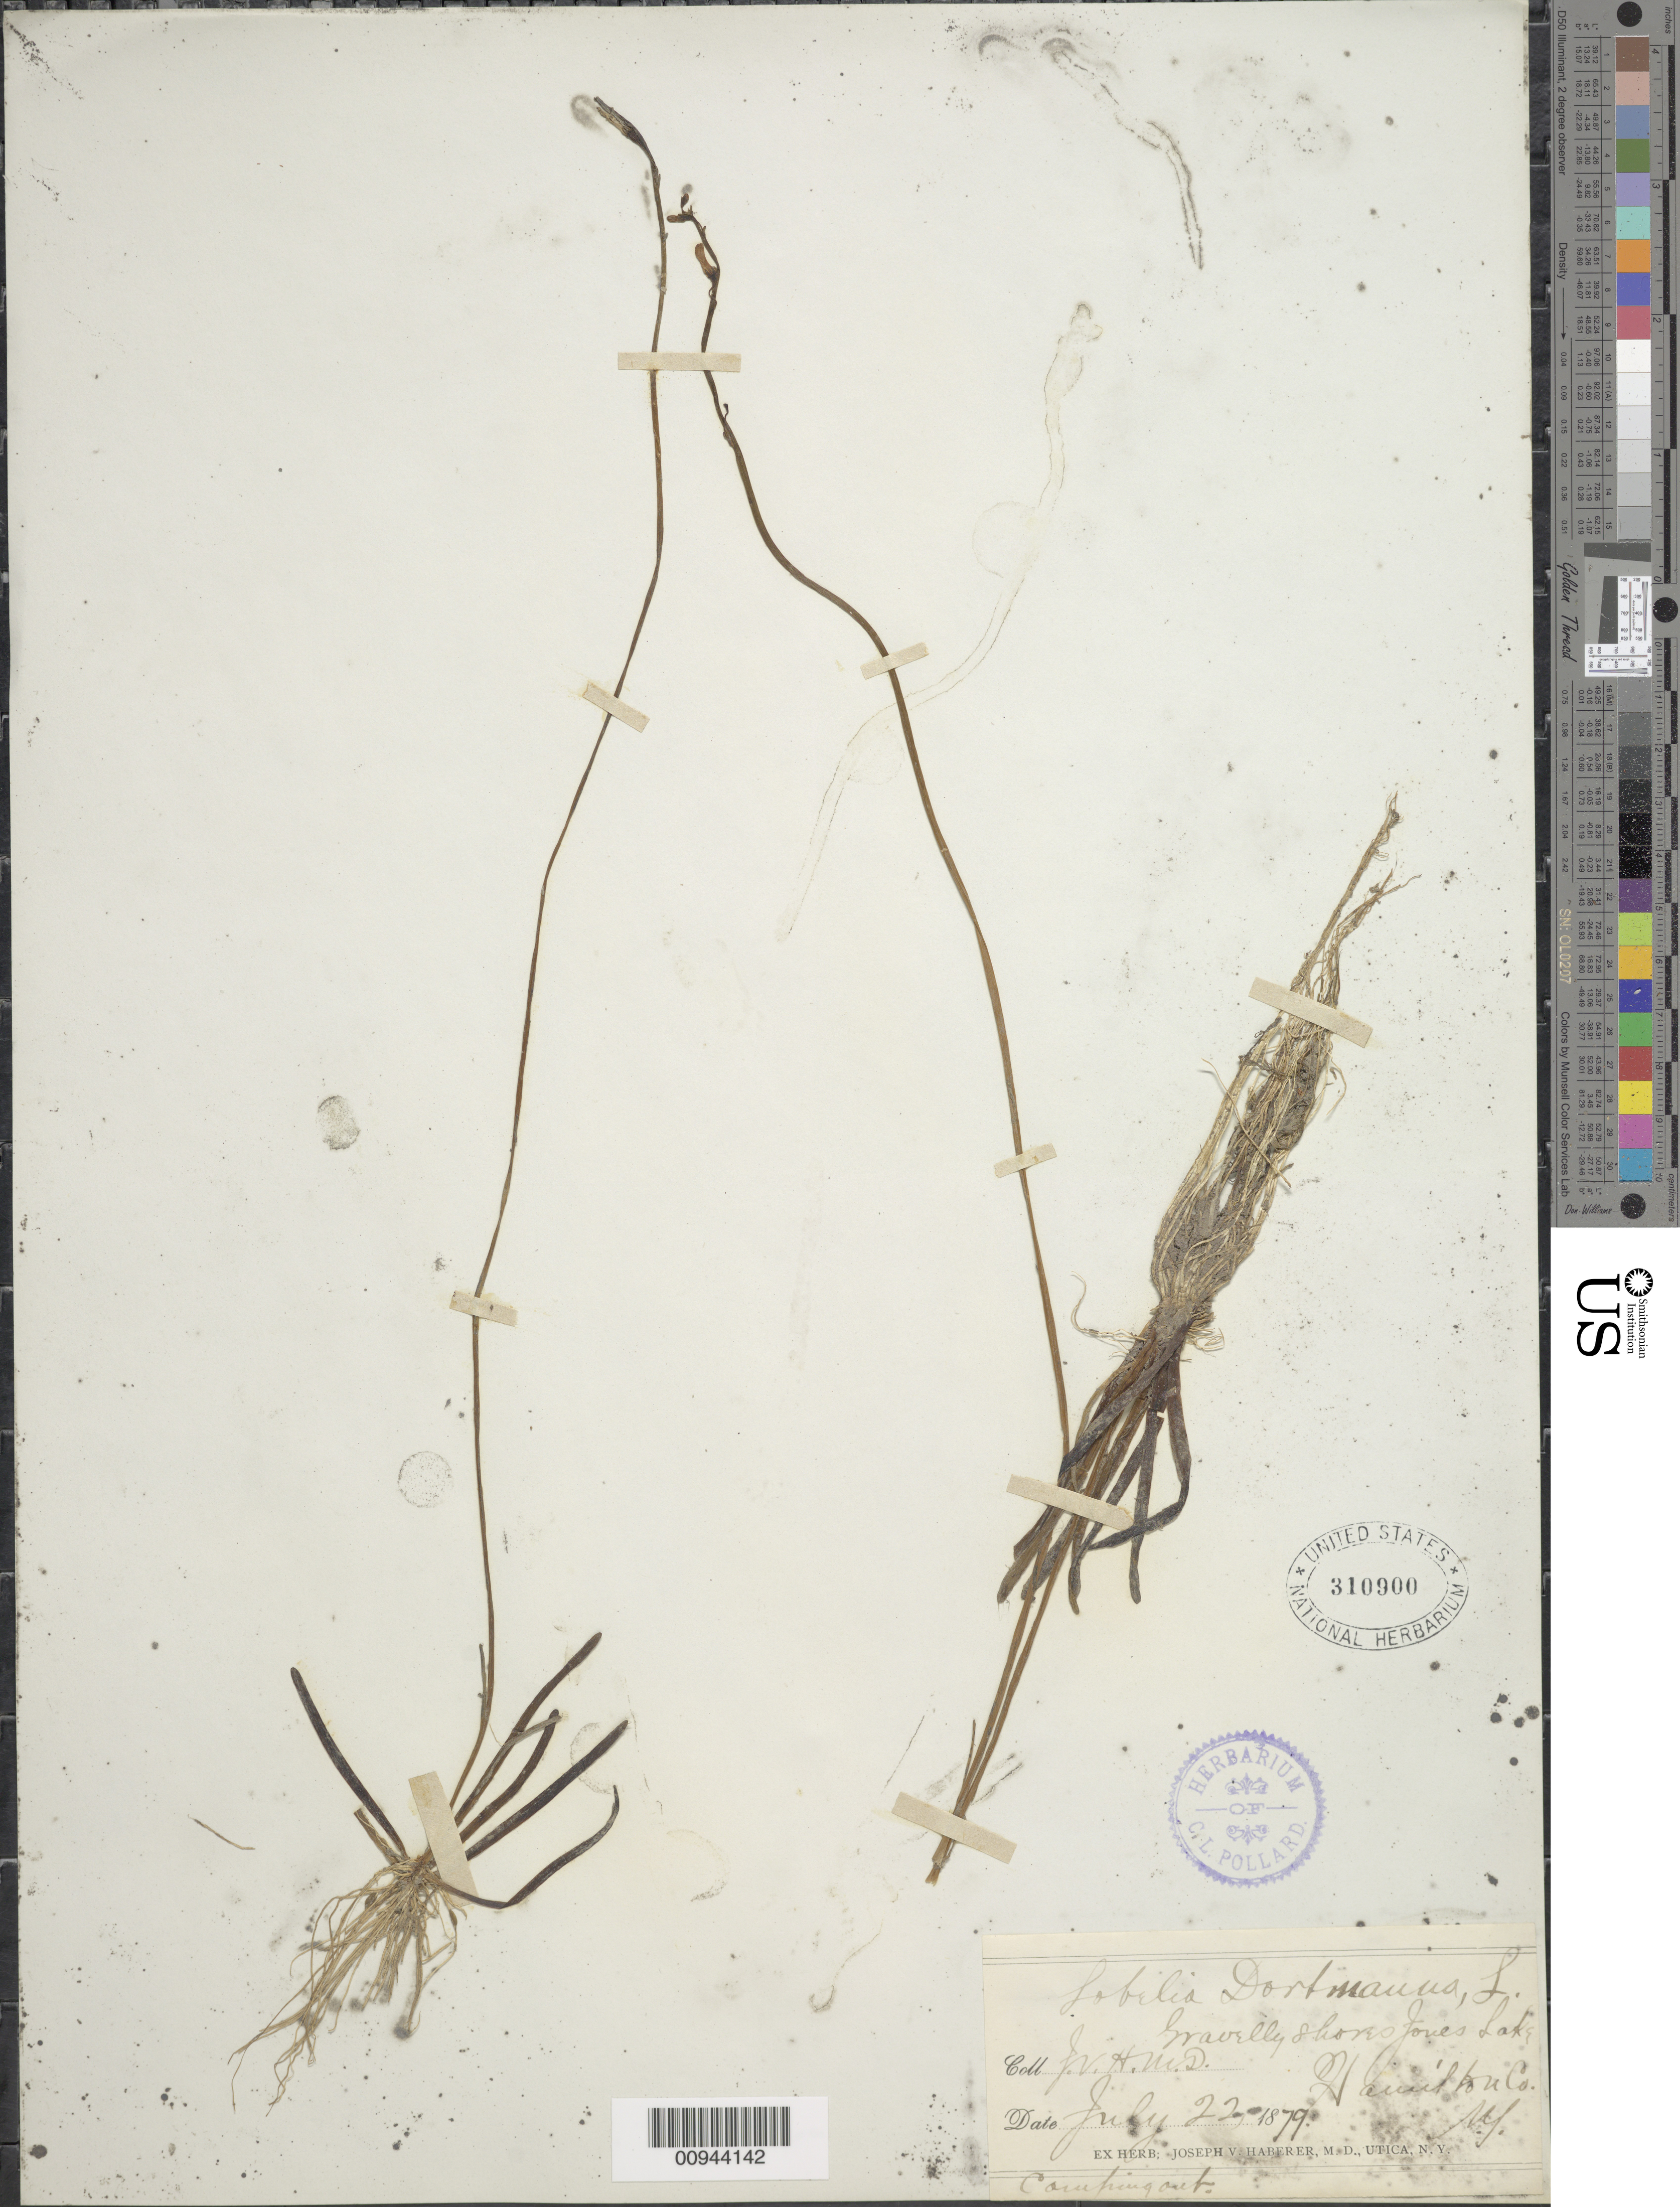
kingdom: Plantae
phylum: Tracheophyta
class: Magnoliopsida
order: Asterales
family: Campanulaceae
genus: Lobelia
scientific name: Lobelia dortmanna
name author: L.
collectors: J. V. Haberer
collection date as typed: July 22, 1897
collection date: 1879-07-22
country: United States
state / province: New York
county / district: Hamilton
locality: Jones Lake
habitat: gravelly shores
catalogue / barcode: US 310900